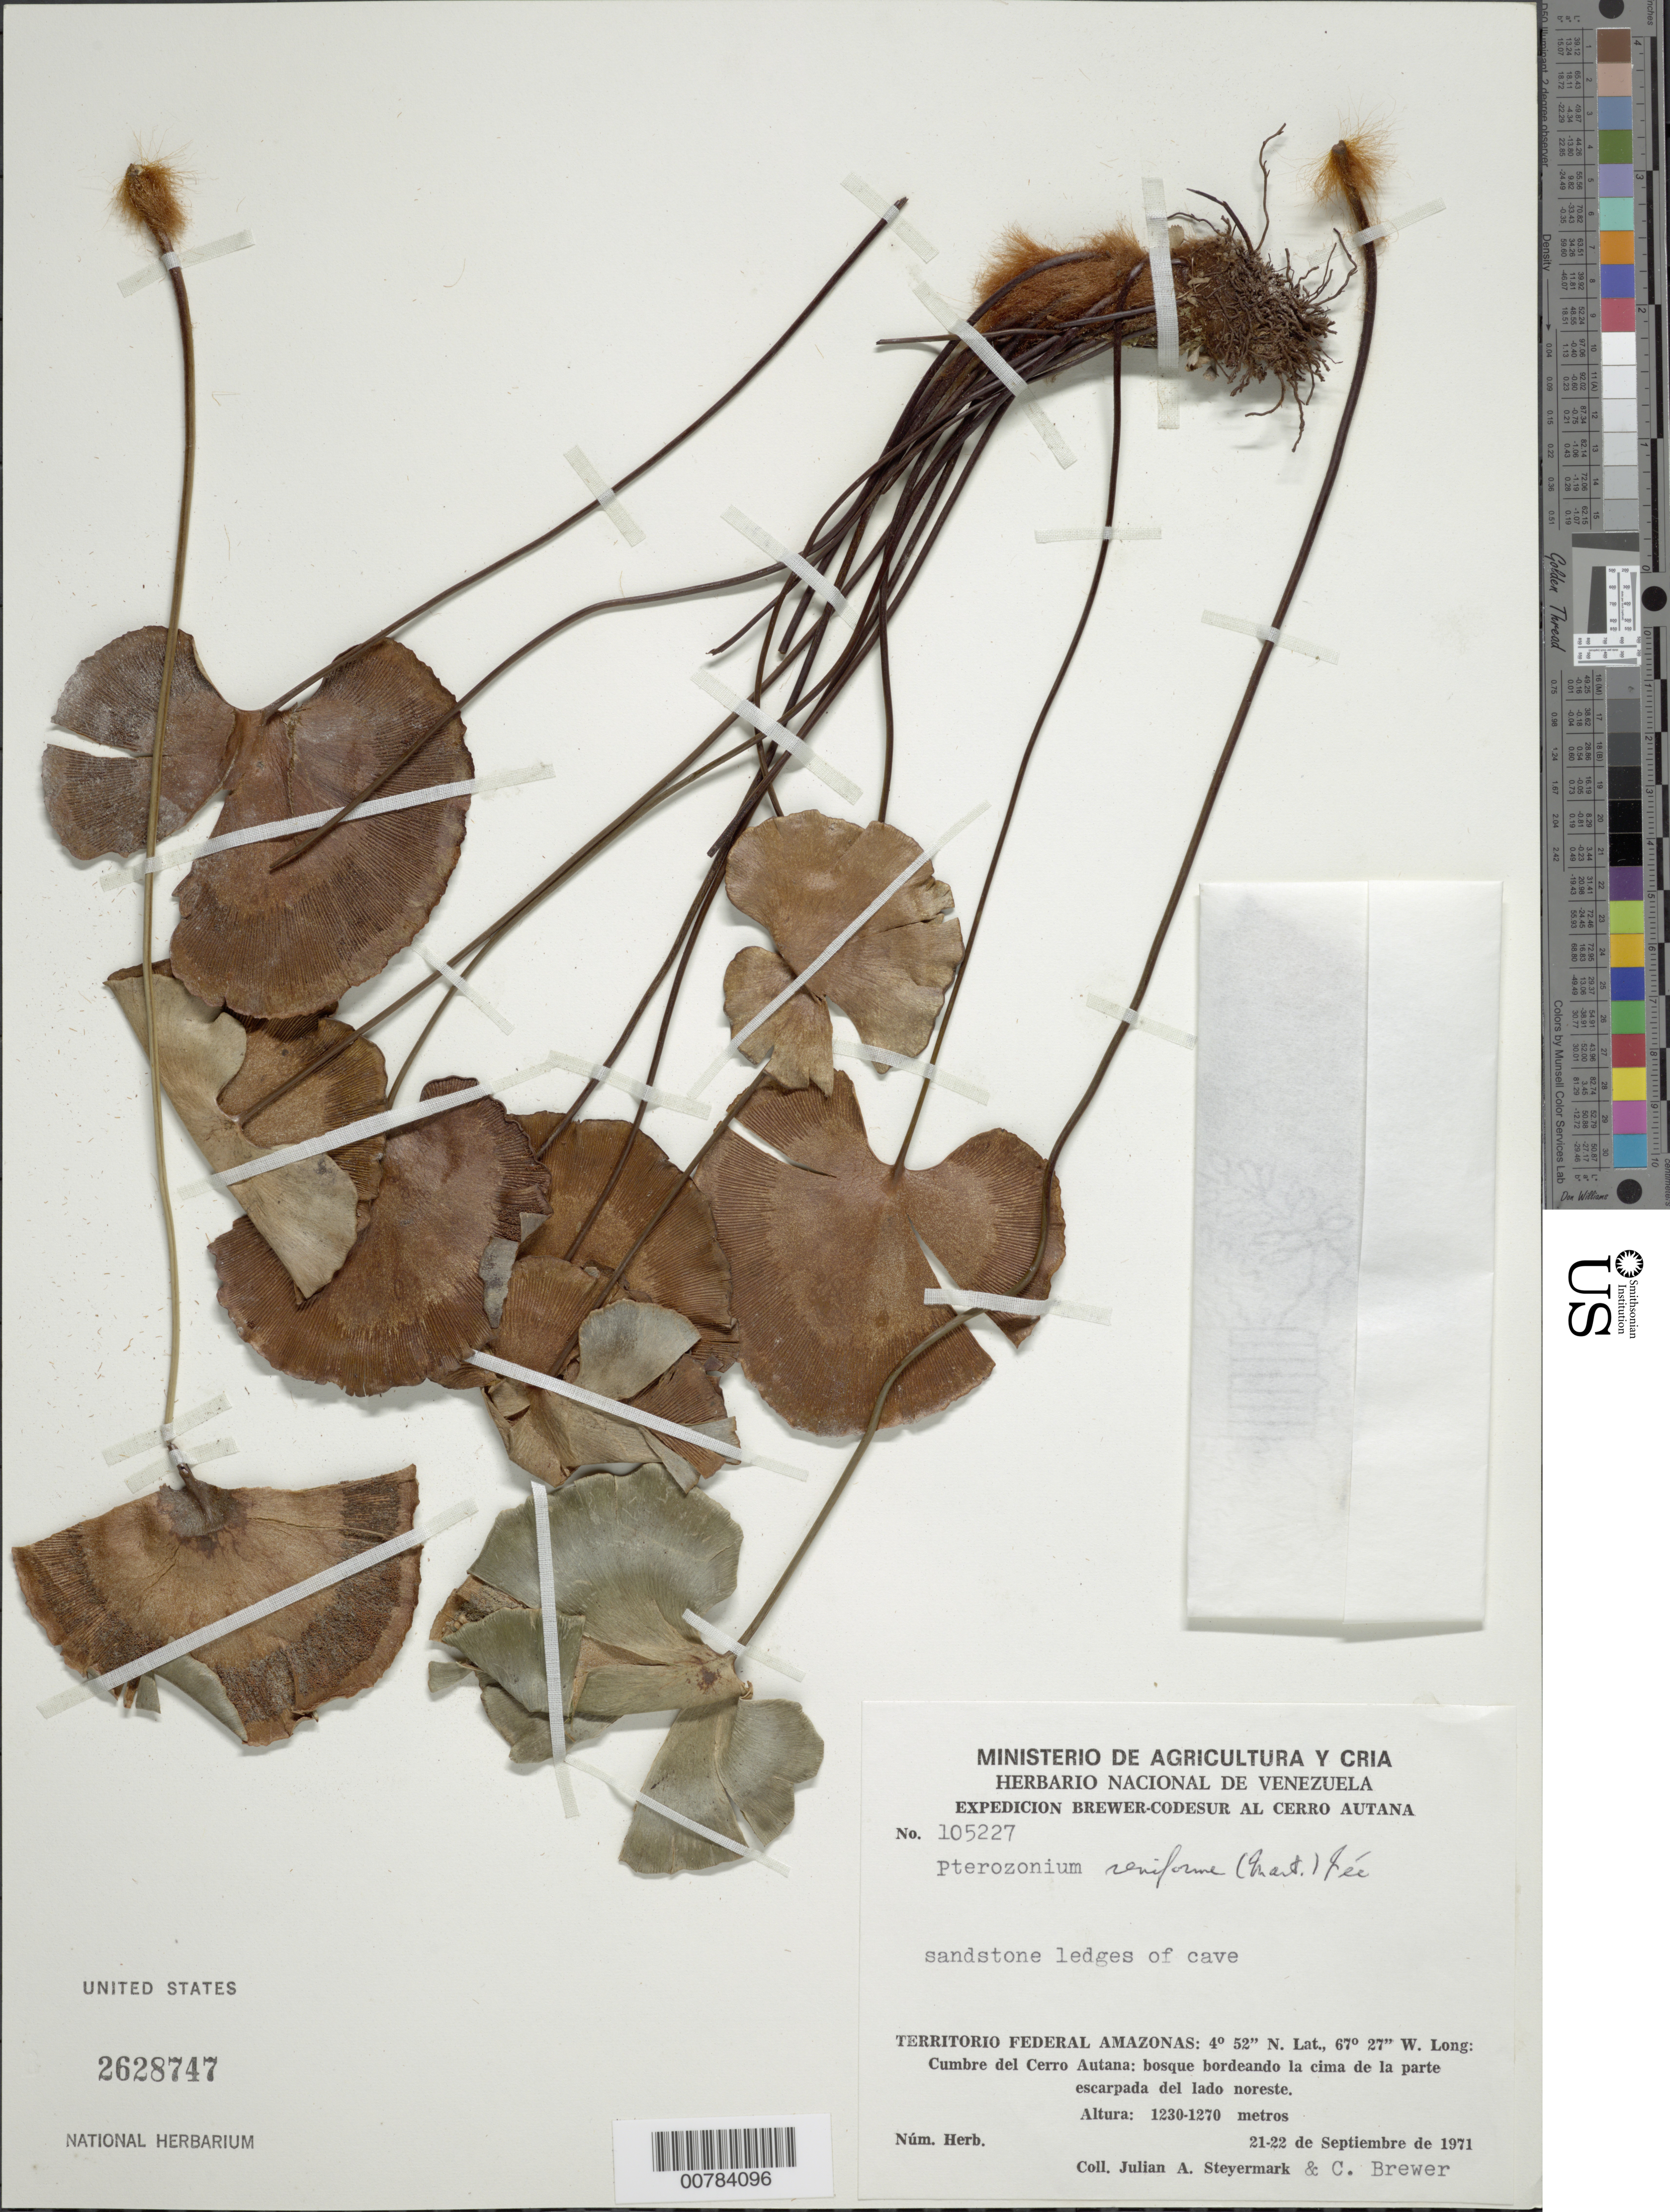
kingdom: Plantae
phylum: Tracheophyta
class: Polypodiopsida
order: Polypodiales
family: Pteridaceae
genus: Pterozonium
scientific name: Pterozonium reniforme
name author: (Mart.) Fée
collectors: J. Steyermark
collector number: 105227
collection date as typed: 21-Sep-71 to 22-Sep-71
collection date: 1971-09-21/1971-09-22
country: Venezuela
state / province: Amazonas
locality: Cerro Autana, cumbre, de la parte escarpada del lado NE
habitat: Sandstone ledges of cave, bosque bordeando la cima de la parte escarpada del lado noresste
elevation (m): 1230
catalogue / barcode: US 2628747